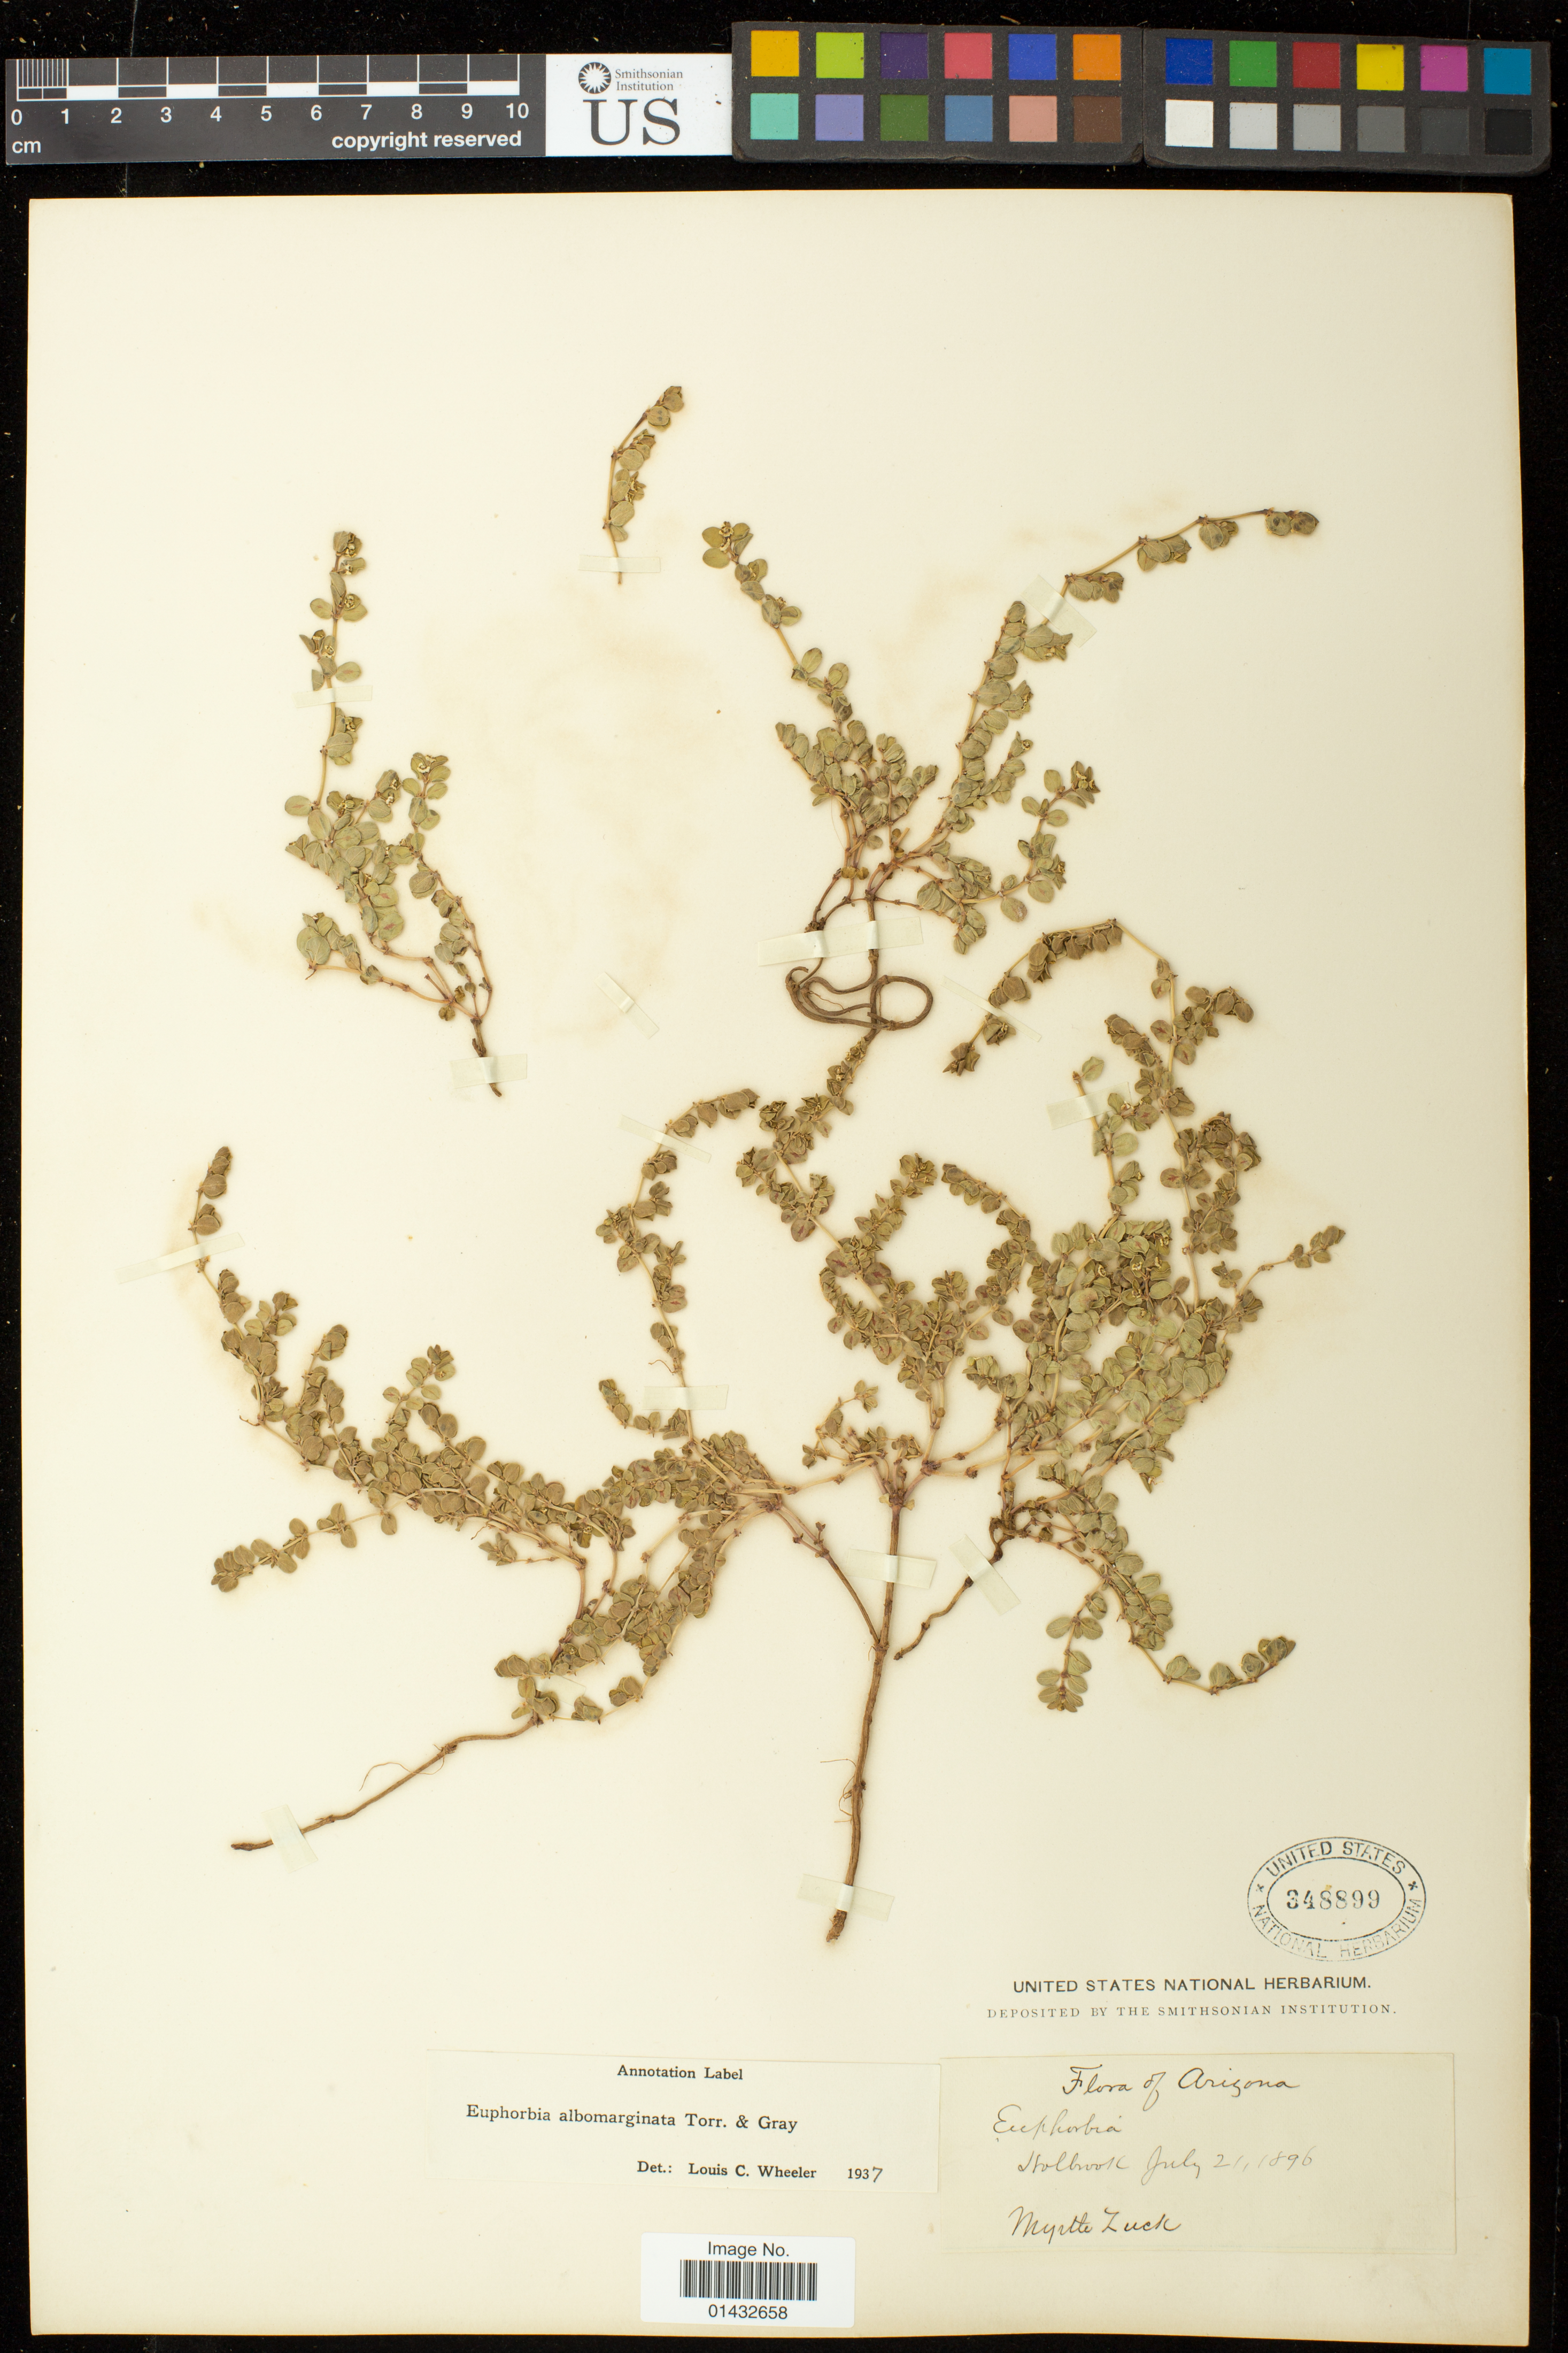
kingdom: Plantae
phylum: Tracheophyta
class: Magnoliopsida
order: Malpighiales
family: Euphorbiaceae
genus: Euphorbia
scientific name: Euphorbia albomarginata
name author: Torr. & A. Gray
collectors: M. Zuck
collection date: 1896-07-21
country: United States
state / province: Arizona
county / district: Navajo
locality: Holbrook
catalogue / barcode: US 348899